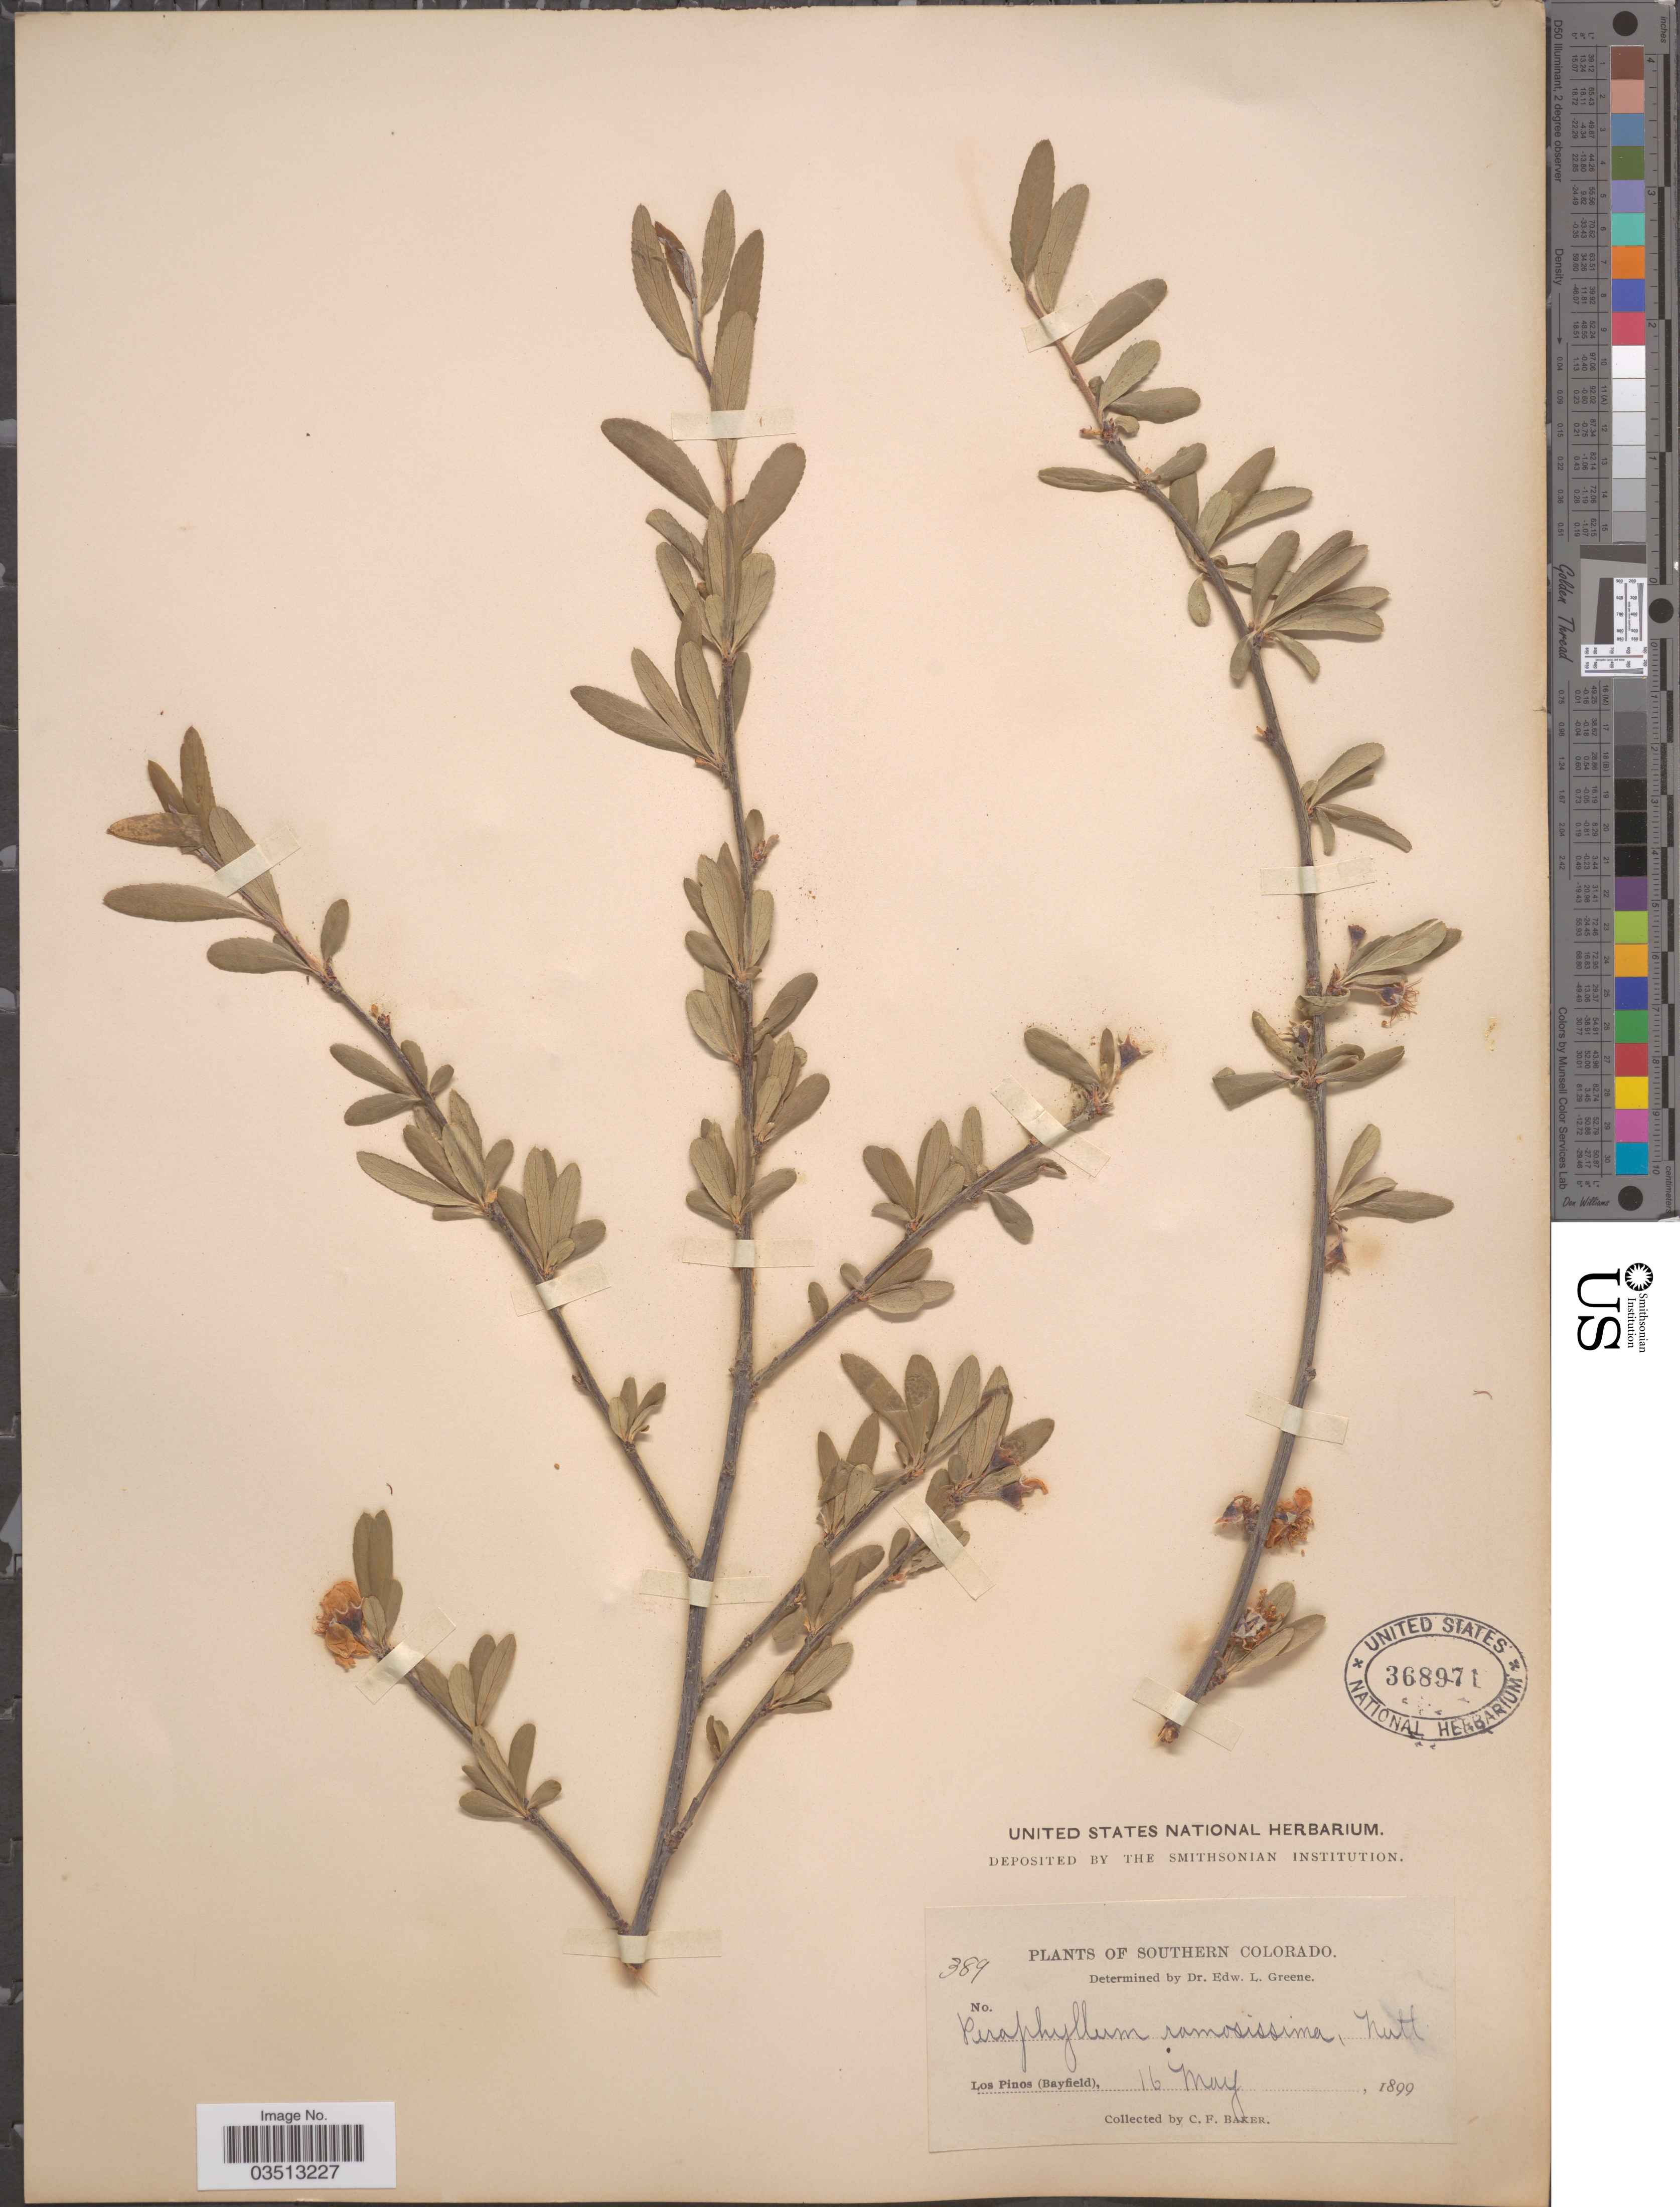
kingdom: Plantae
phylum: Tracheophyta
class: Magnoliopsida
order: Rosales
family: Rosaceae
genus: Peraphyllum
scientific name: Peraphyllum ramosissimum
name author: Nutt.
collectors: C. F. Baker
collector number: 389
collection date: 1899-05-16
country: United States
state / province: Colorado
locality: Southern Colorado. Los Pinos (Bayfield).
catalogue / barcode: US 368971